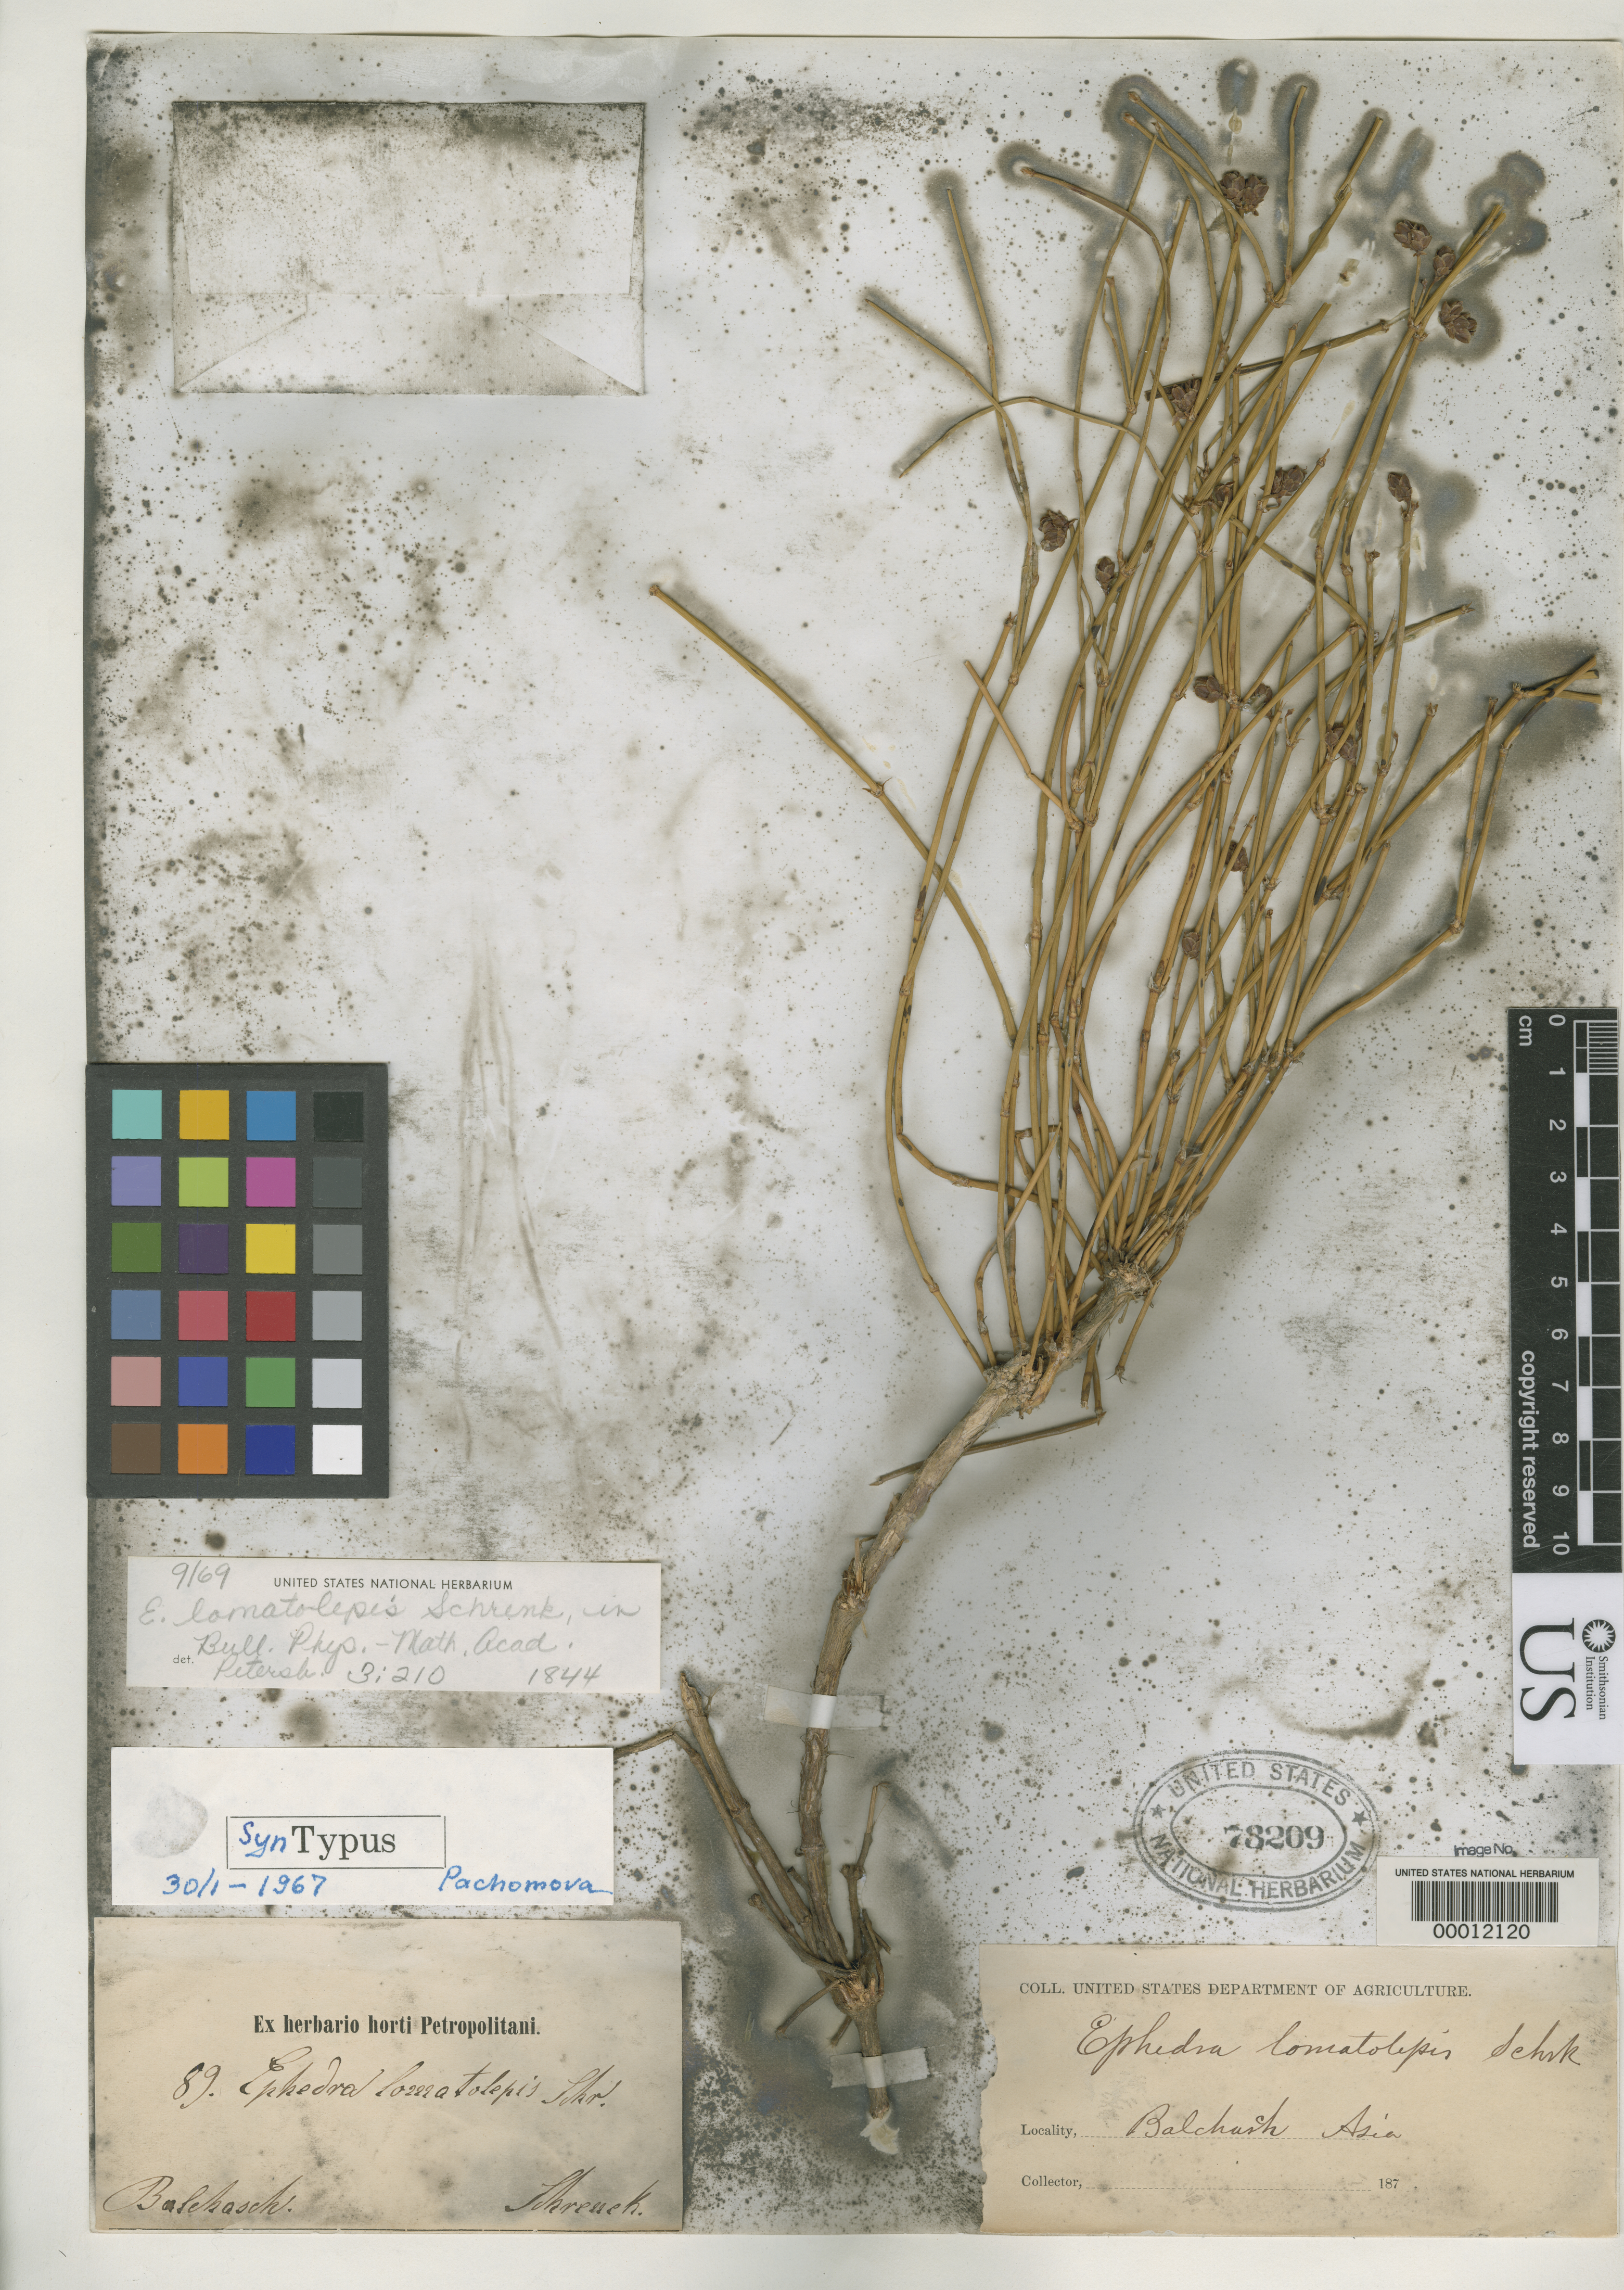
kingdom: Plantae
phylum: Tracheophyta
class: Gnetopsida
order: Ephedrales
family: Ephedraceae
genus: Ephedra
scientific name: Ephedra lomatolepis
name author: Schrenk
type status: Syntype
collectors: A. G. von Schrenk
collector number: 89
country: Iran / Pakistan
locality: Balchusch. (label indicates Russian Federation (USSR) as country?)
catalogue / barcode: US 73209